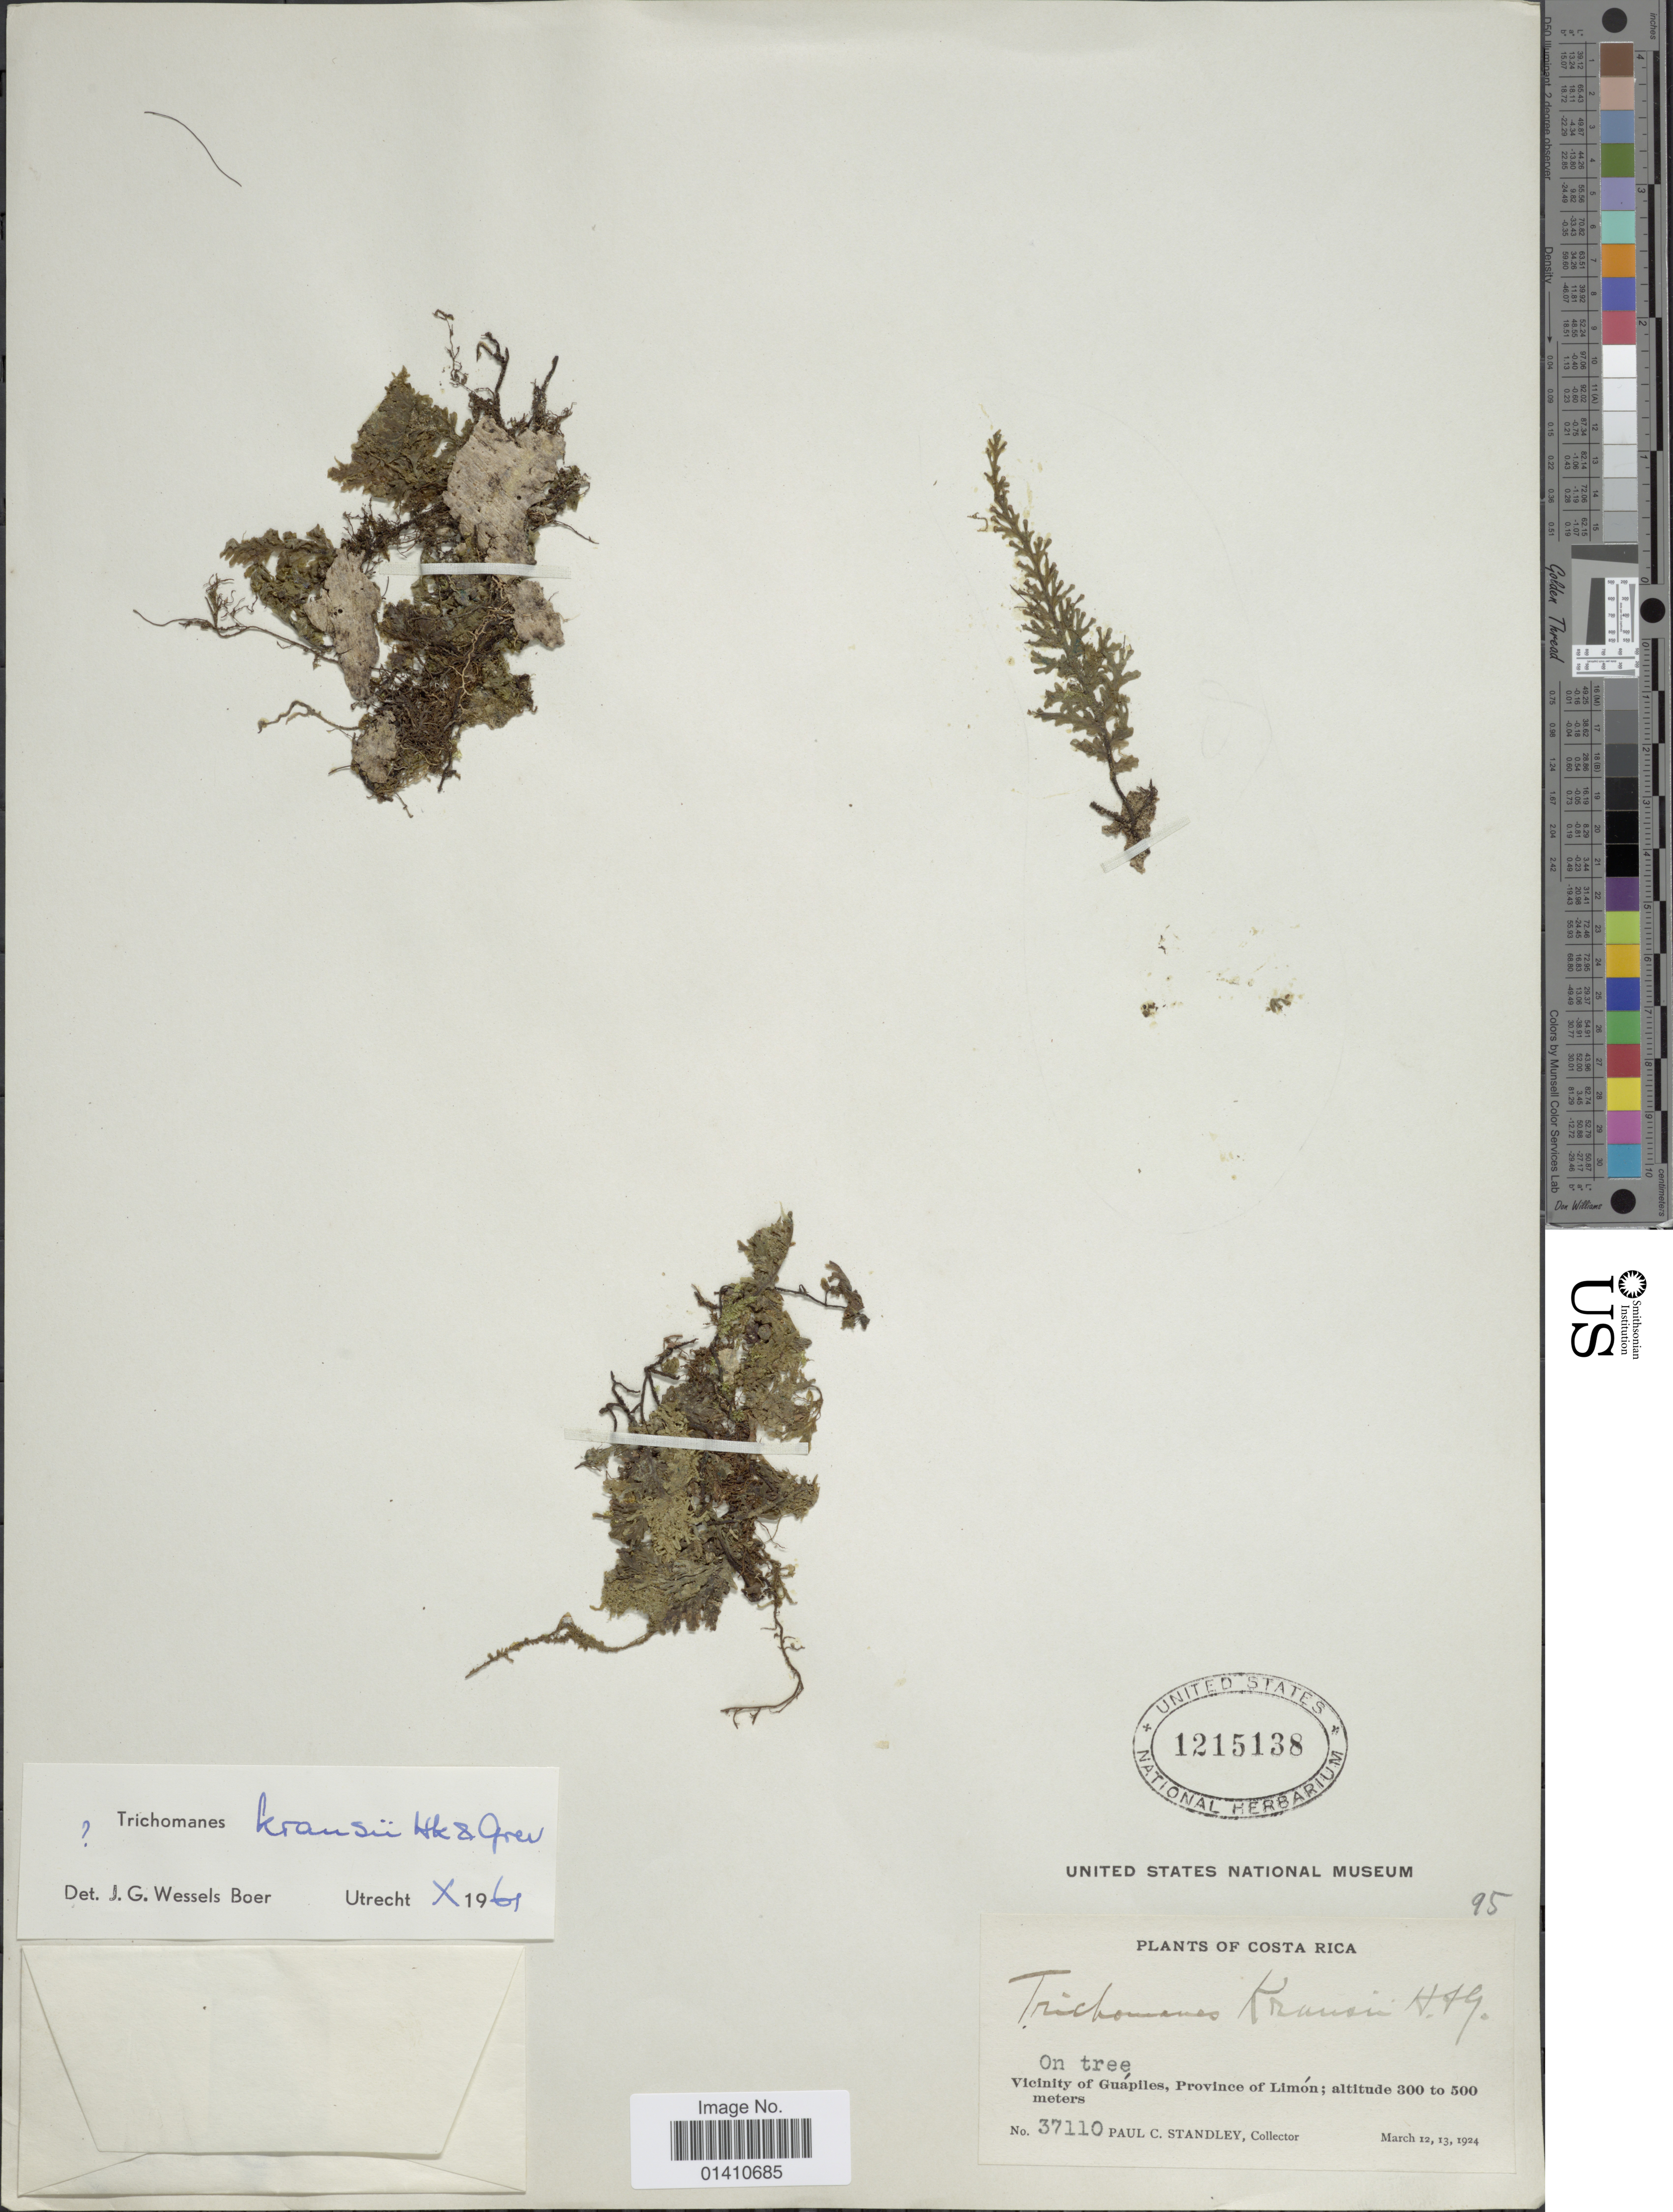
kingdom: Plantae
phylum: Tracheophyta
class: Polypodiopsida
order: Hymenophyllales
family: Hymenophyllaceae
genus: Didymoglossum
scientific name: Didymoglossum kraussii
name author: (Hook. & Grev.) C. Presl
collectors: P. C. Standley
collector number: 37110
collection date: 1924-03-12/1924-03-13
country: Costa Rica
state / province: Limón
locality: Vicinity of Guapiles, Province of Limon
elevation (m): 300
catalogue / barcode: US 1215138